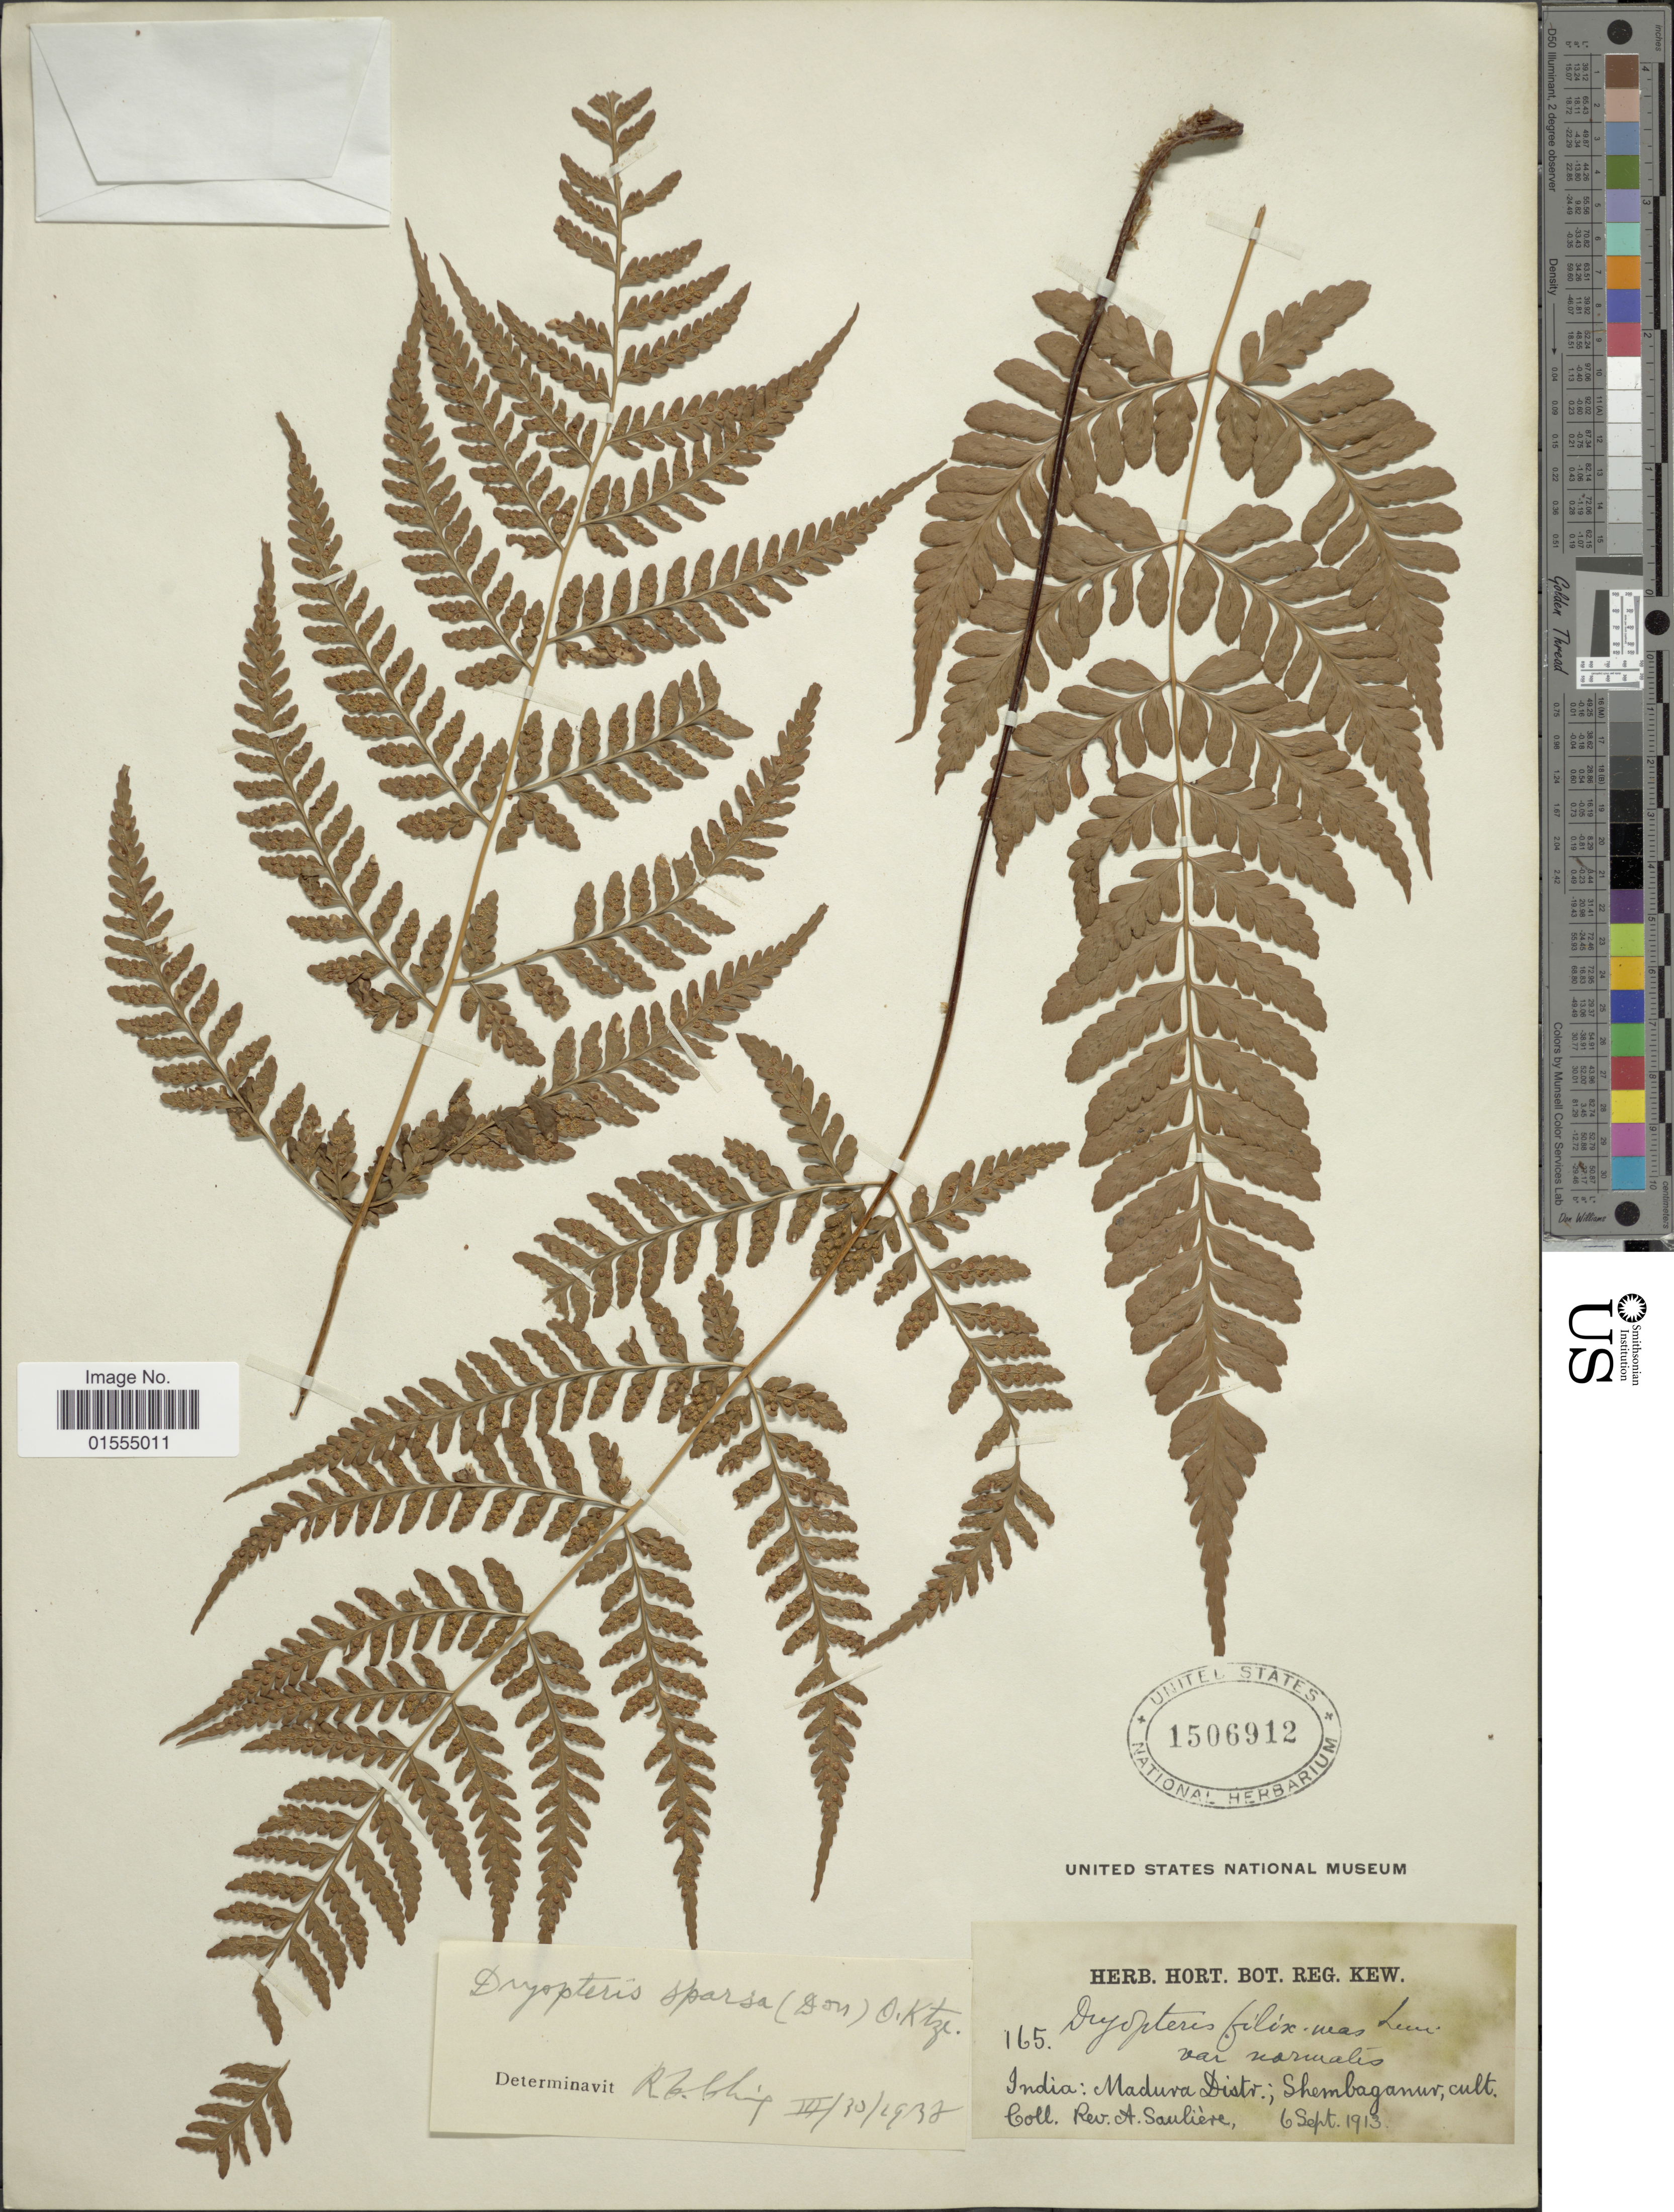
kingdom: Plantae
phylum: Tracheophyta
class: Polypodiopsida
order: Polypodiales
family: Dryopteridaceae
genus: Dryopteris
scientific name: Dryopteris sparsa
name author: (D. Don) Kuntze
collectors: A. Sauliere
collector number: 165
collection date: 1913-09-06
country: India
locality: India: Madura Distr.; Shembaganur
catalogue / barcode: US 1506912